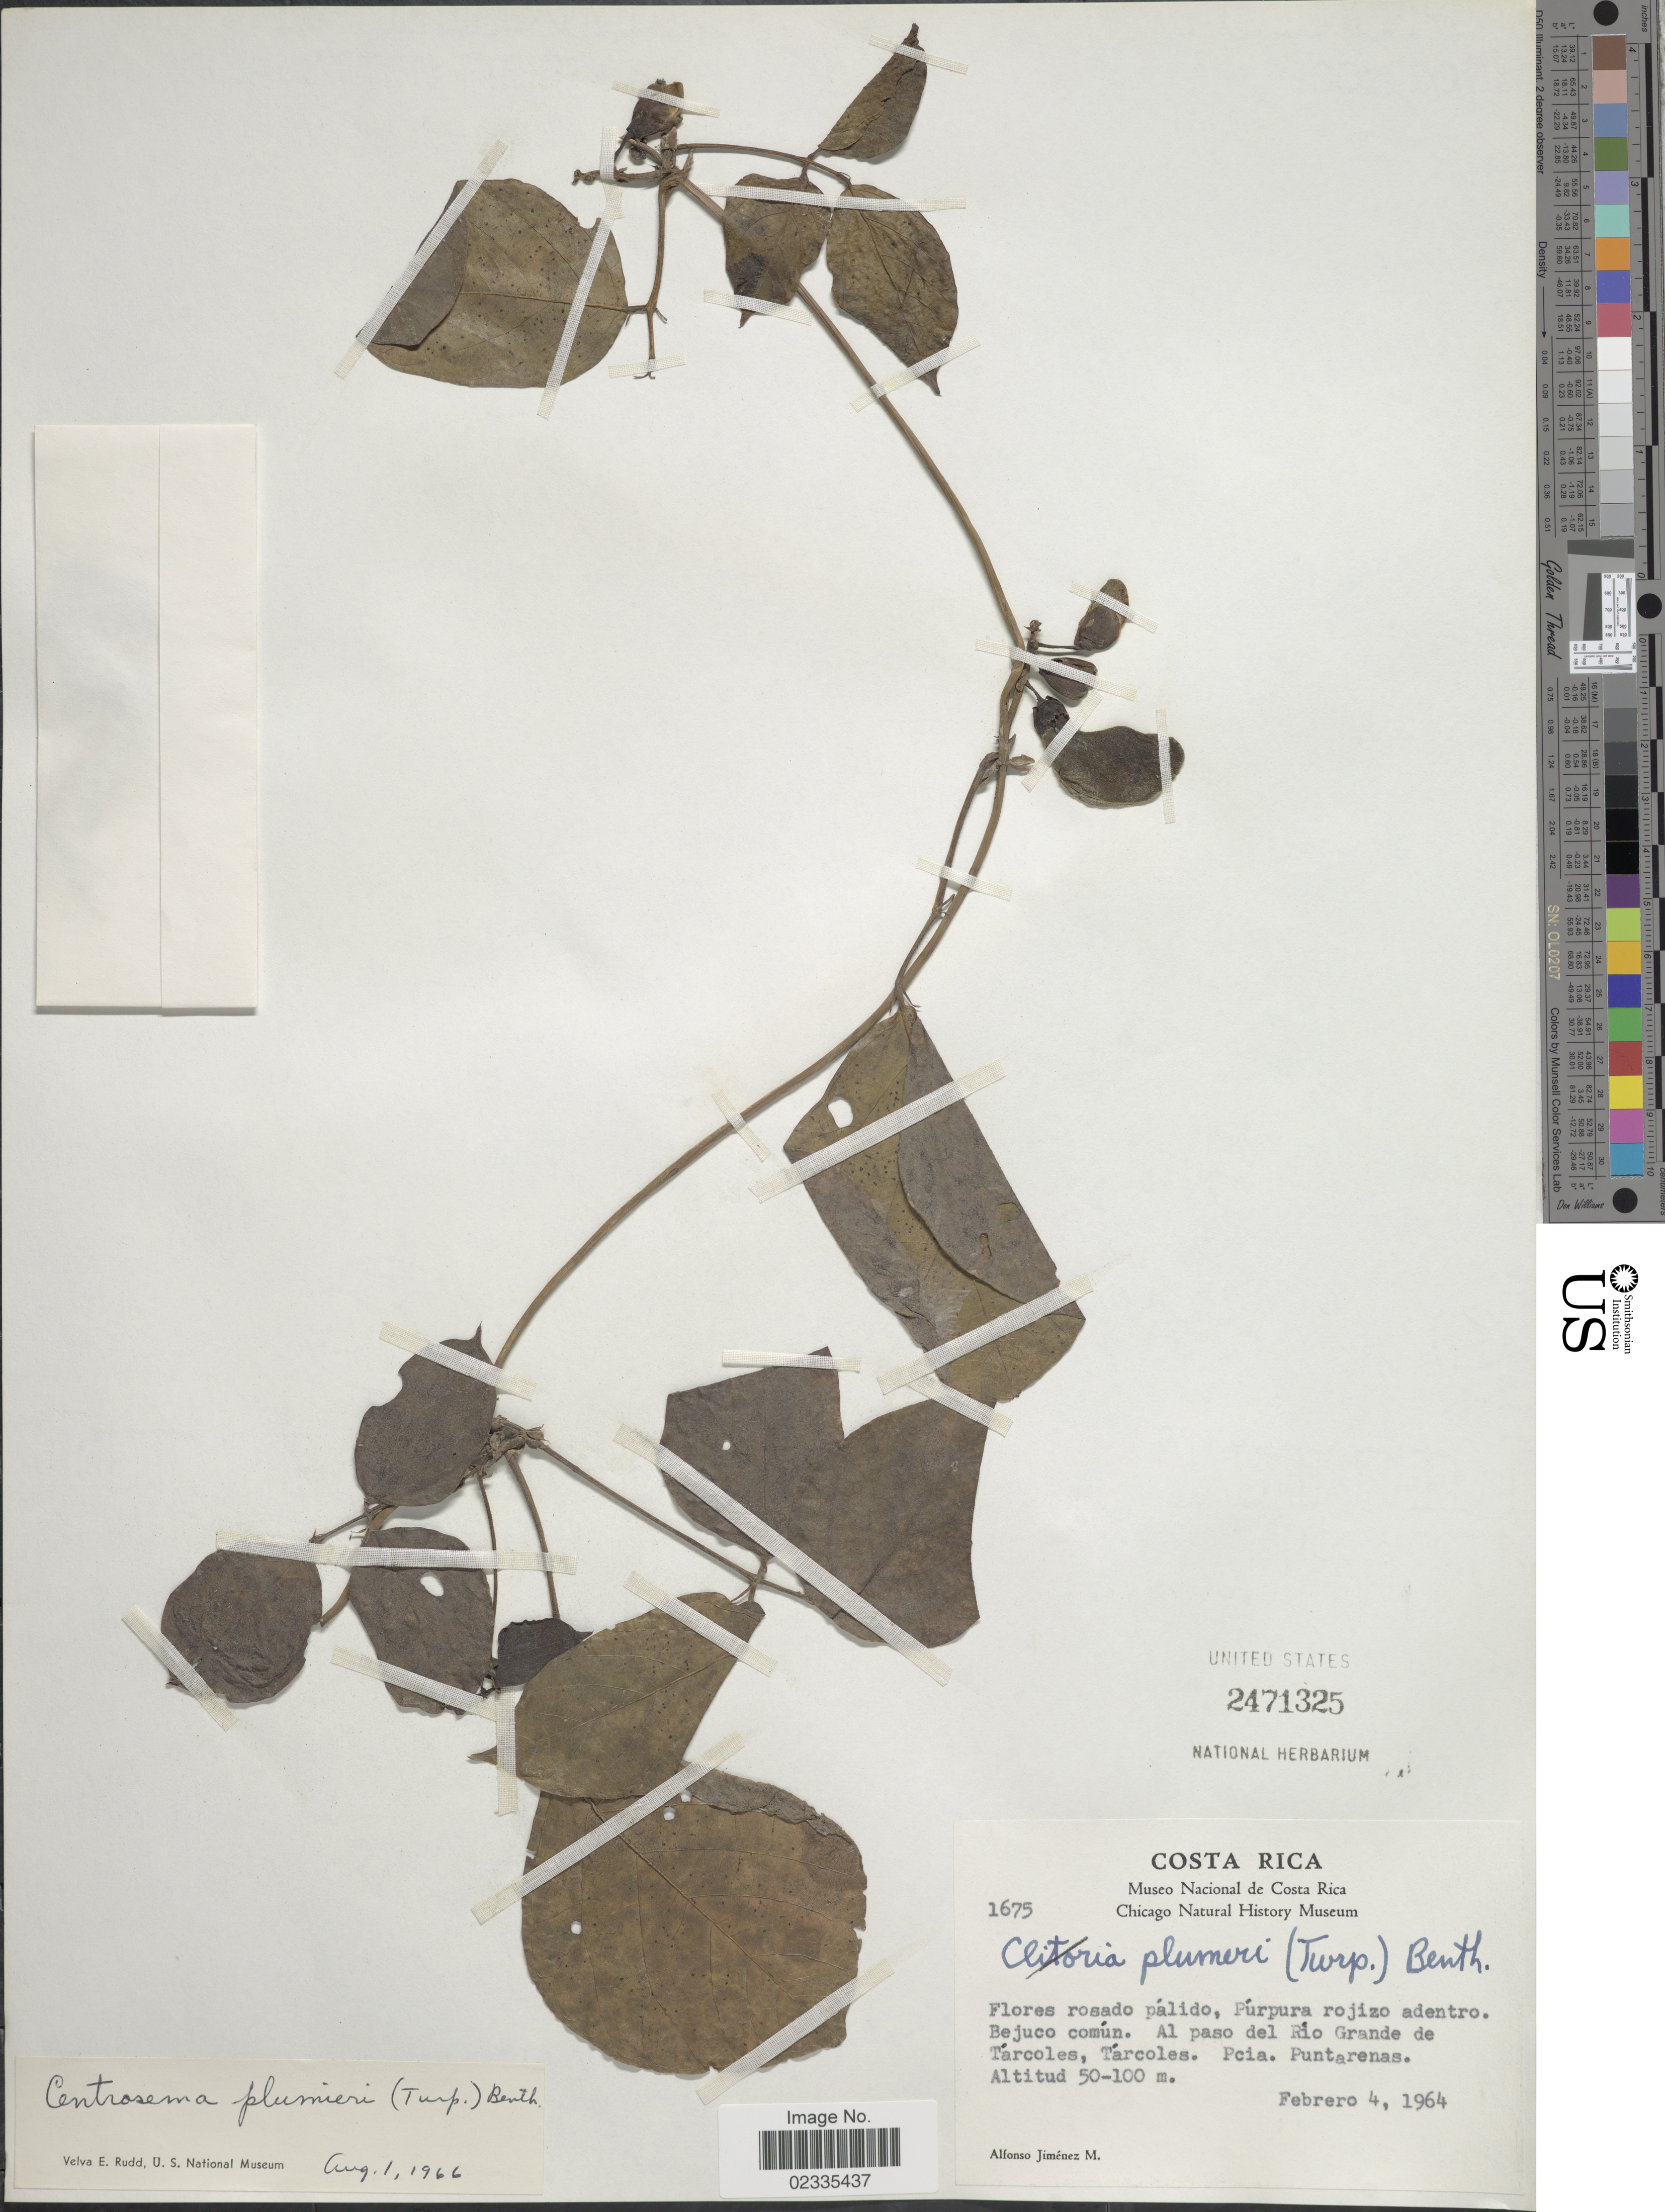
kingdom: Plantae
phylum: Tracheophyta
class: Magnoliopsida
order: Fabales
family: Fabaceae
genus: Centrosema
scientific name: Centrosema plumieri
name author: (Turpin ex Pers.) Benth.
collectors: A. Jimenez M.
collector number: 1675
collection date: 1964-02-04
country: Costa Rica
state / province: Puntarenas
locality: Al paso del Rio Grande de Tarcoles, Tarcoles. Pcia. Puntarenas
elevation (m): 50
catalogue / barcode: US 2471325